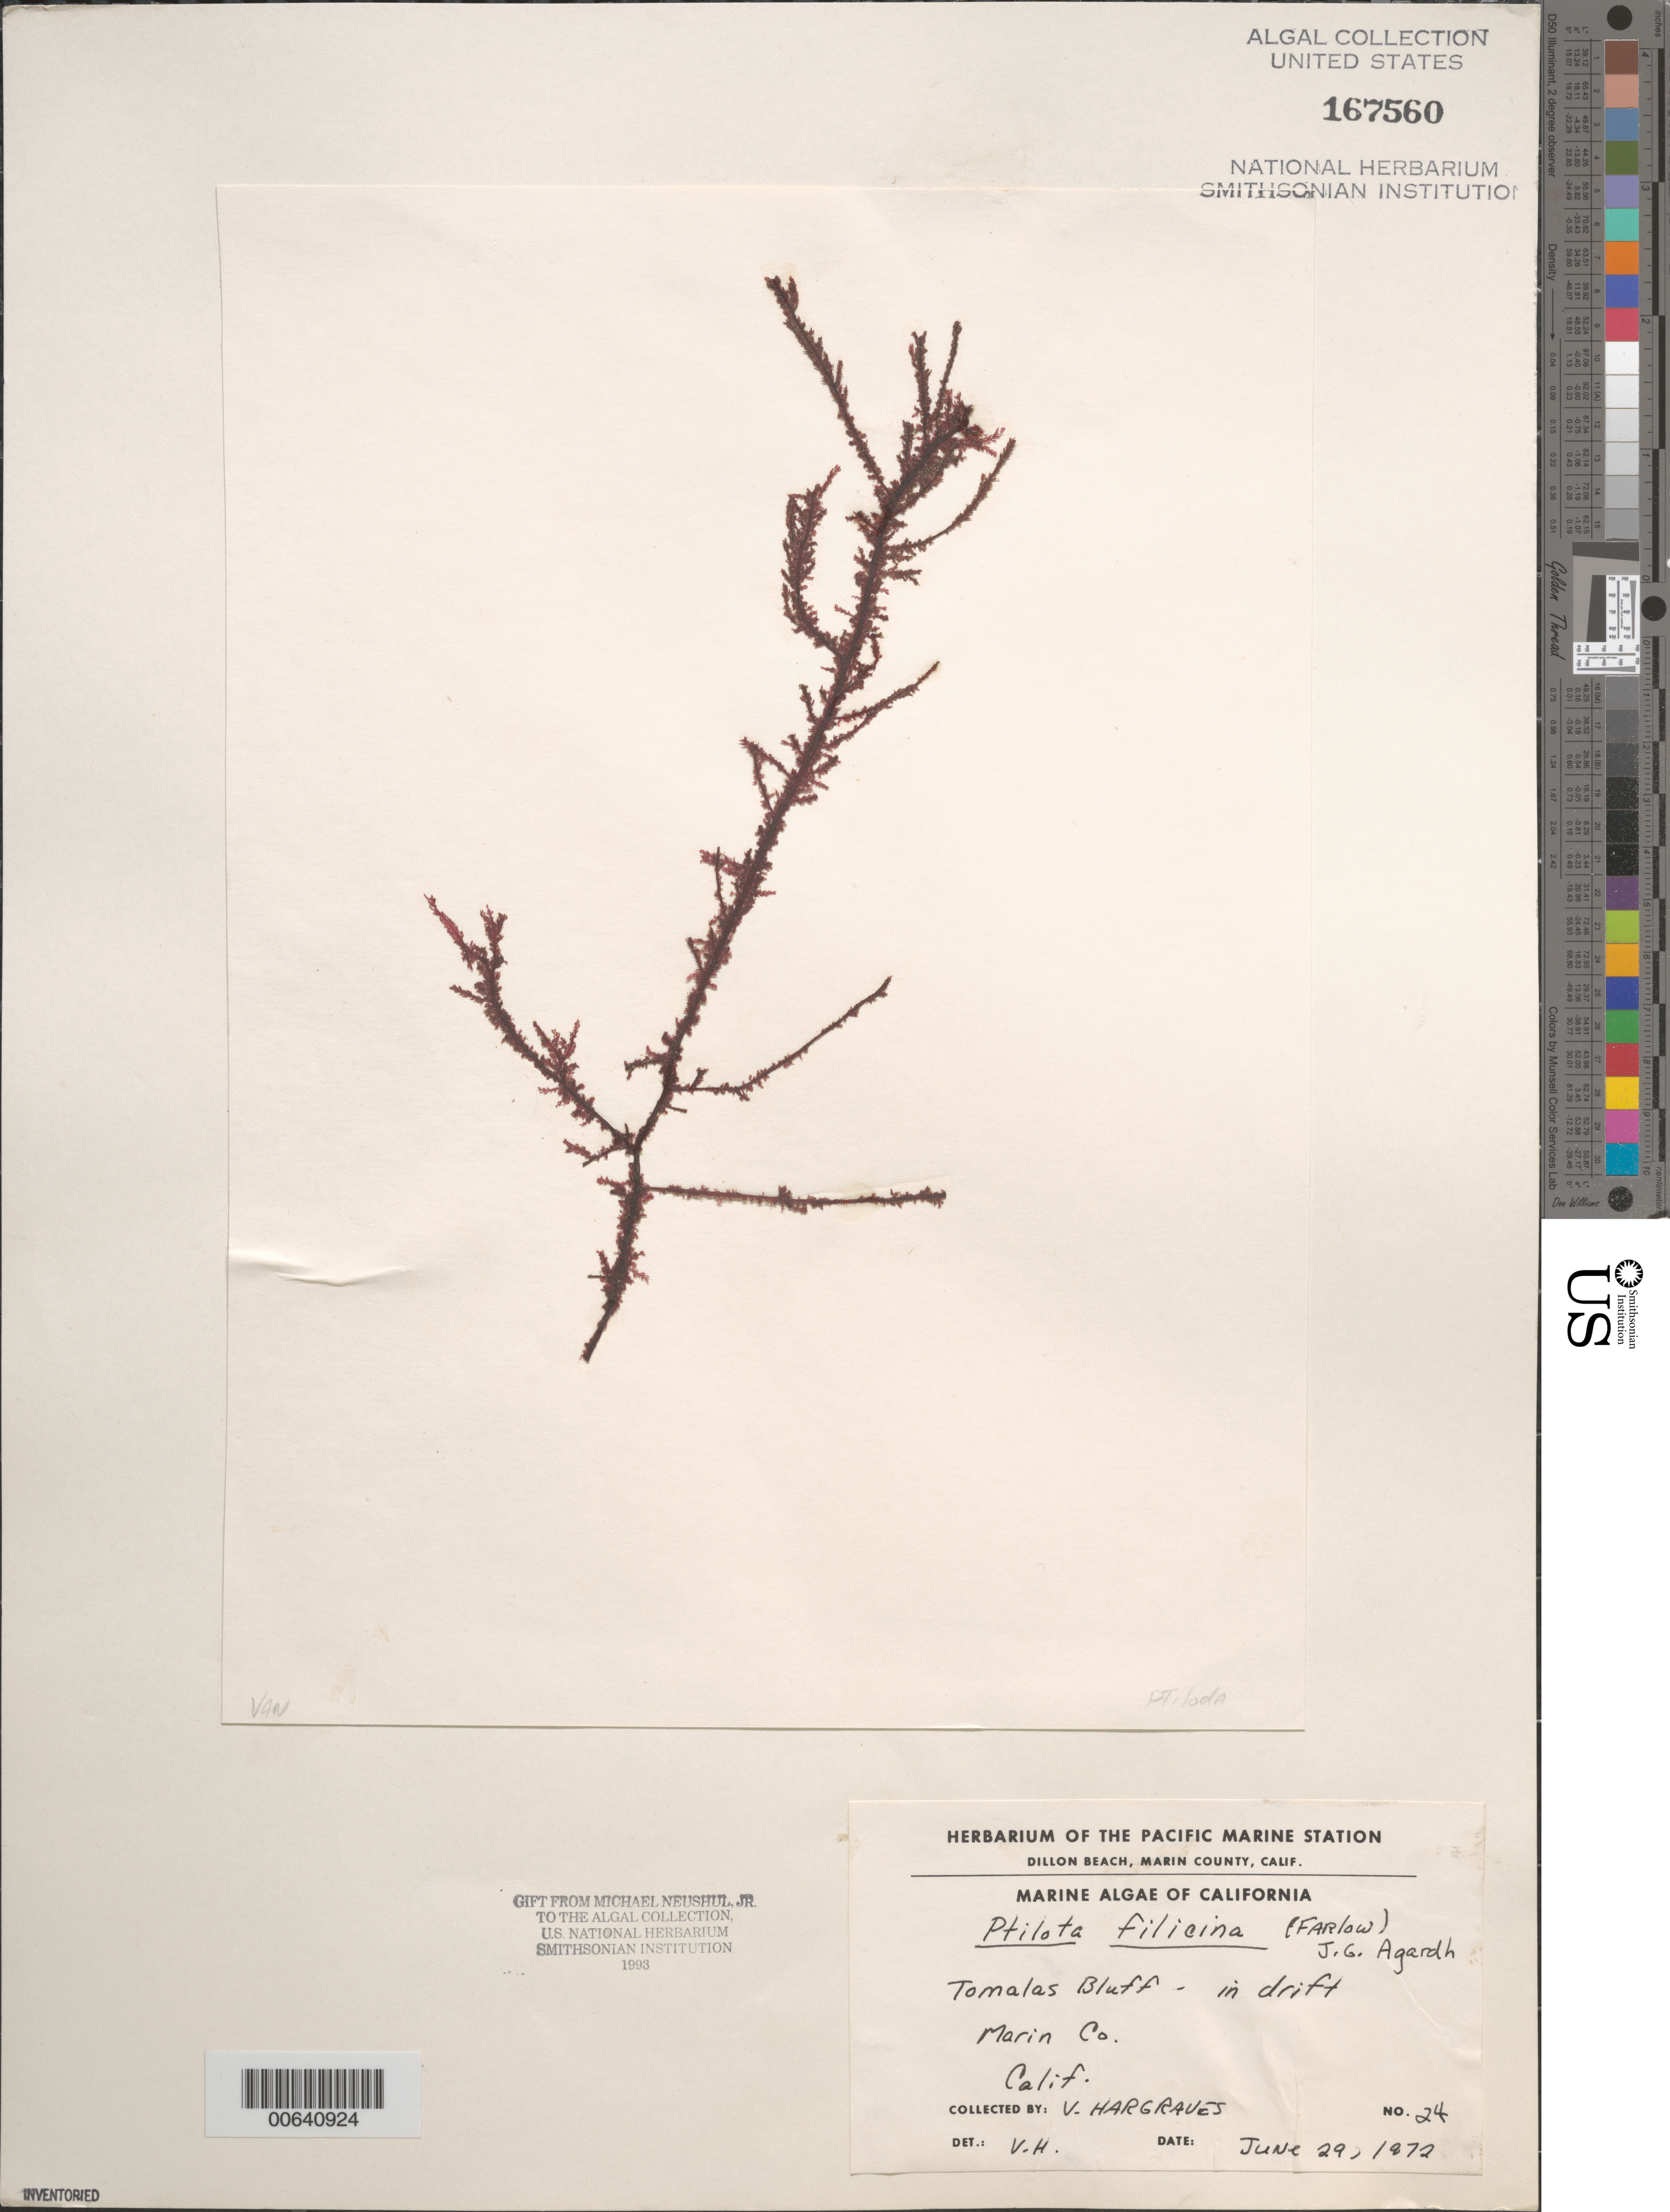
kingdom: Plantae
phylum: Rhodophyta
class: Florideophyceae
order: Ceramiales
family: Wrangeliaceae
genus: Ptilota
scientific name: Ptilota filicina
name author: J. Agardh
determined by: Hargraves, V. A.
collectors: V. Hargraves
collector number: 24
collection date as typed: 29 Jun 1972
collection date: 1972-06-29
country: United States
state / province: California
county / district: Marin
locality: Tomales Bluff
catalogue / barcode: US 167560